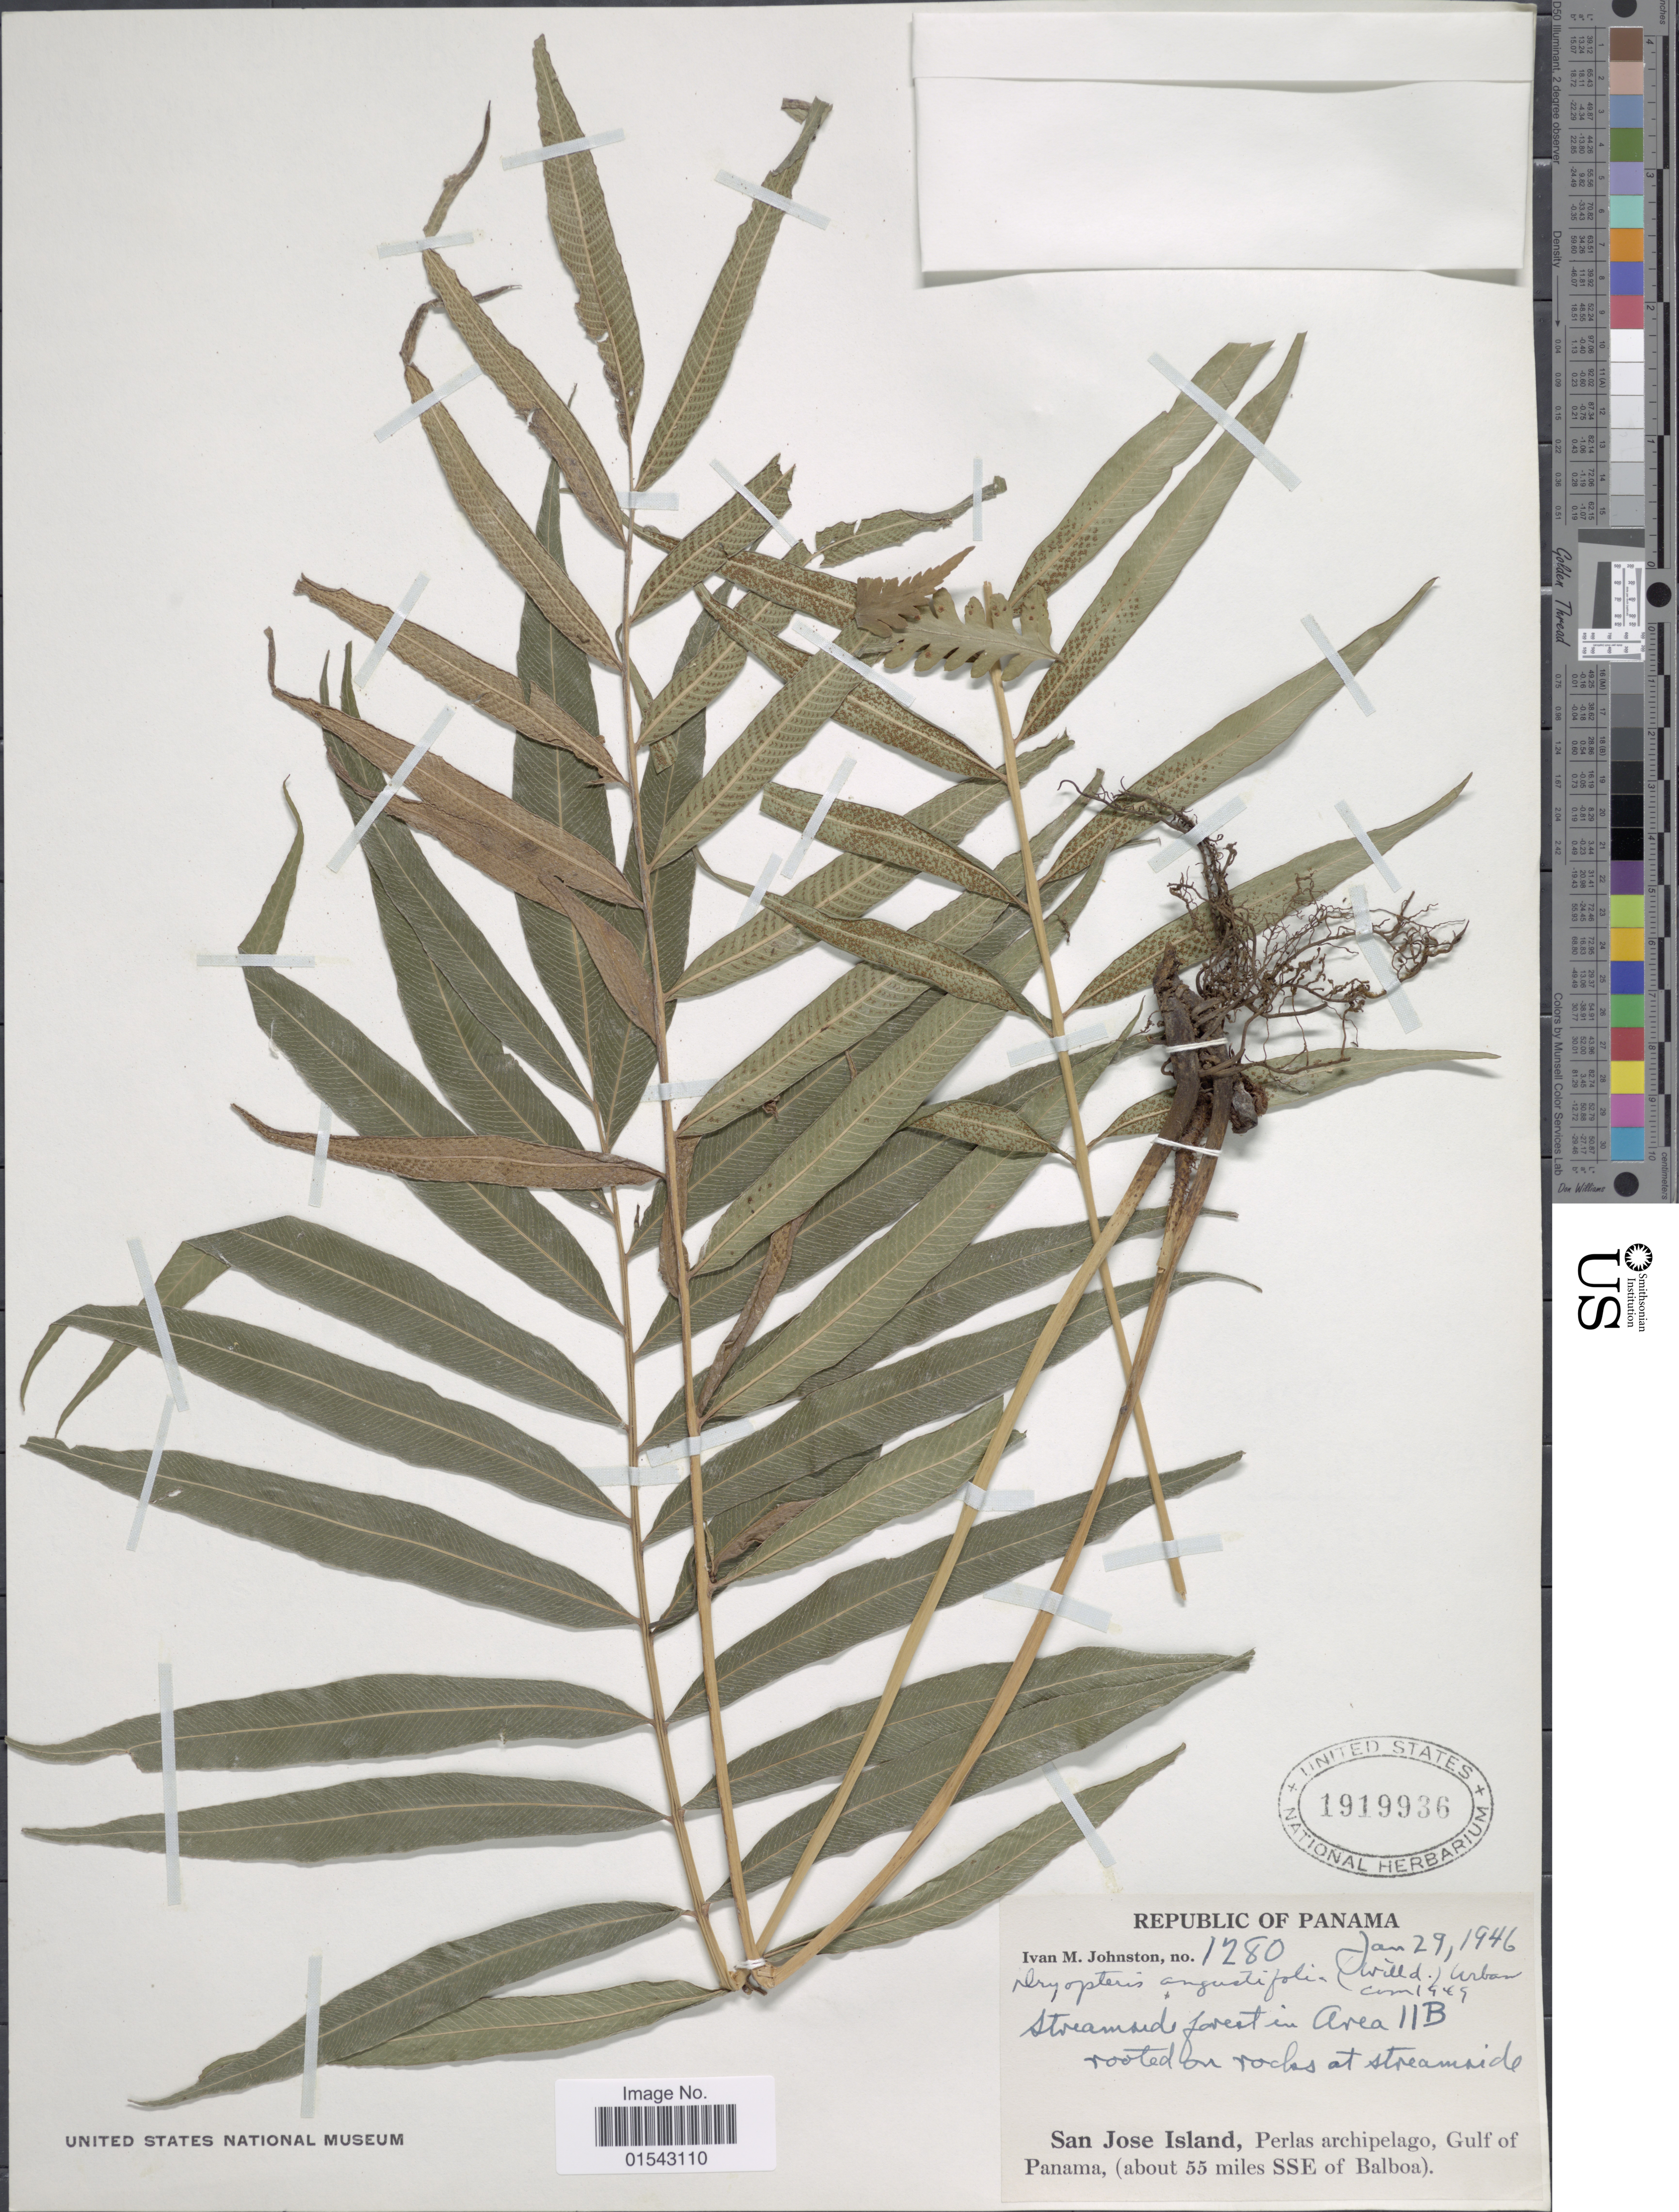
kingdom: Plantae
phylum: Tracheophyta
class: Polypodiopsida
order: Polypodiales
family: Thelypteridaceae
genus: Meniscium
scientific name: Meniscium angustifolium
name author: Willd.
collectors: I.M. Johnston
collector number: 1280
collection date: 1946-01-29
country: Panama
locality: Panama, San Jose Island, Perlas archipelago, Gulf of Panama, (about 55 miles SSE of Balboa)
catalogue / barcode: US 1919936